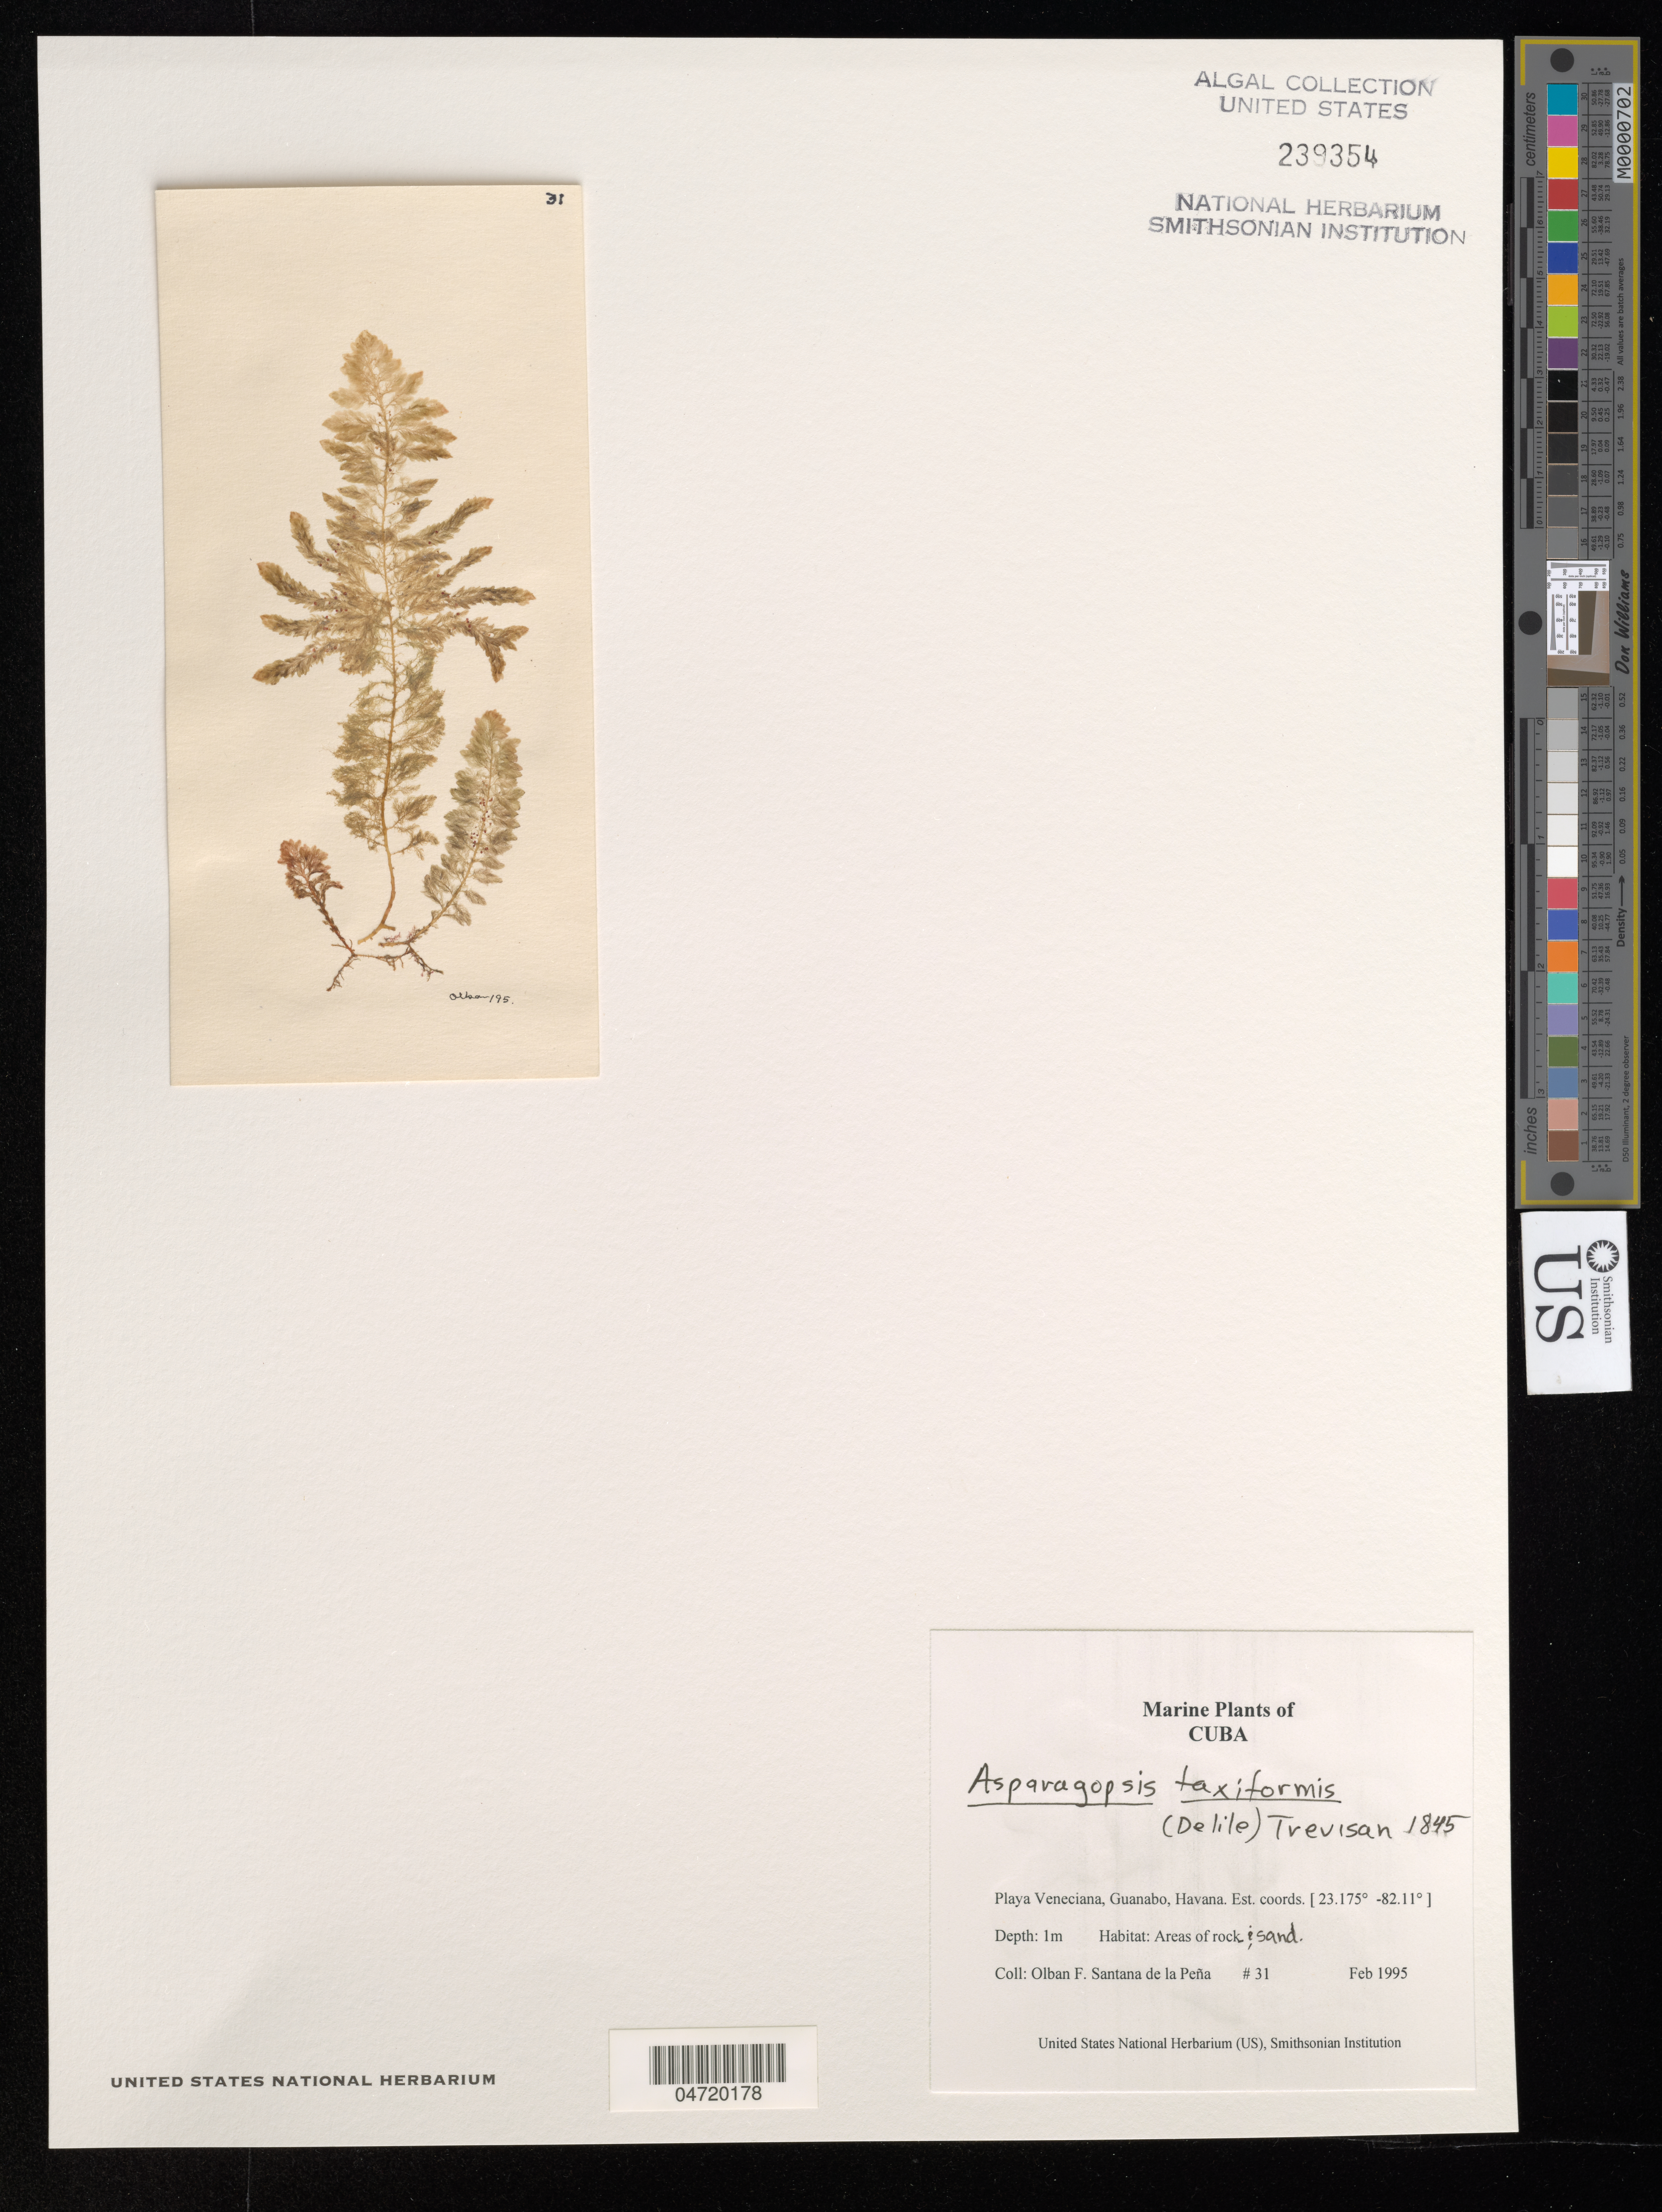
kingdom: Plantae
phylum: Rhodophyta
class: Florideophyceae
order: Bonnemaisoniales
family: Bonnemaisoniaceae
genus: Asparagopsis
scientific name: Asparagopsis taxiformis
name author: (Delile) Trevis.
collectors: O. Santana de la Peña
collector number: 31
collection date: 1995-02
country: Cuba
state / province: La Habana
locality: Playa Veneciana, Guanabo, Havana.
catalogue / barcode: US 239354